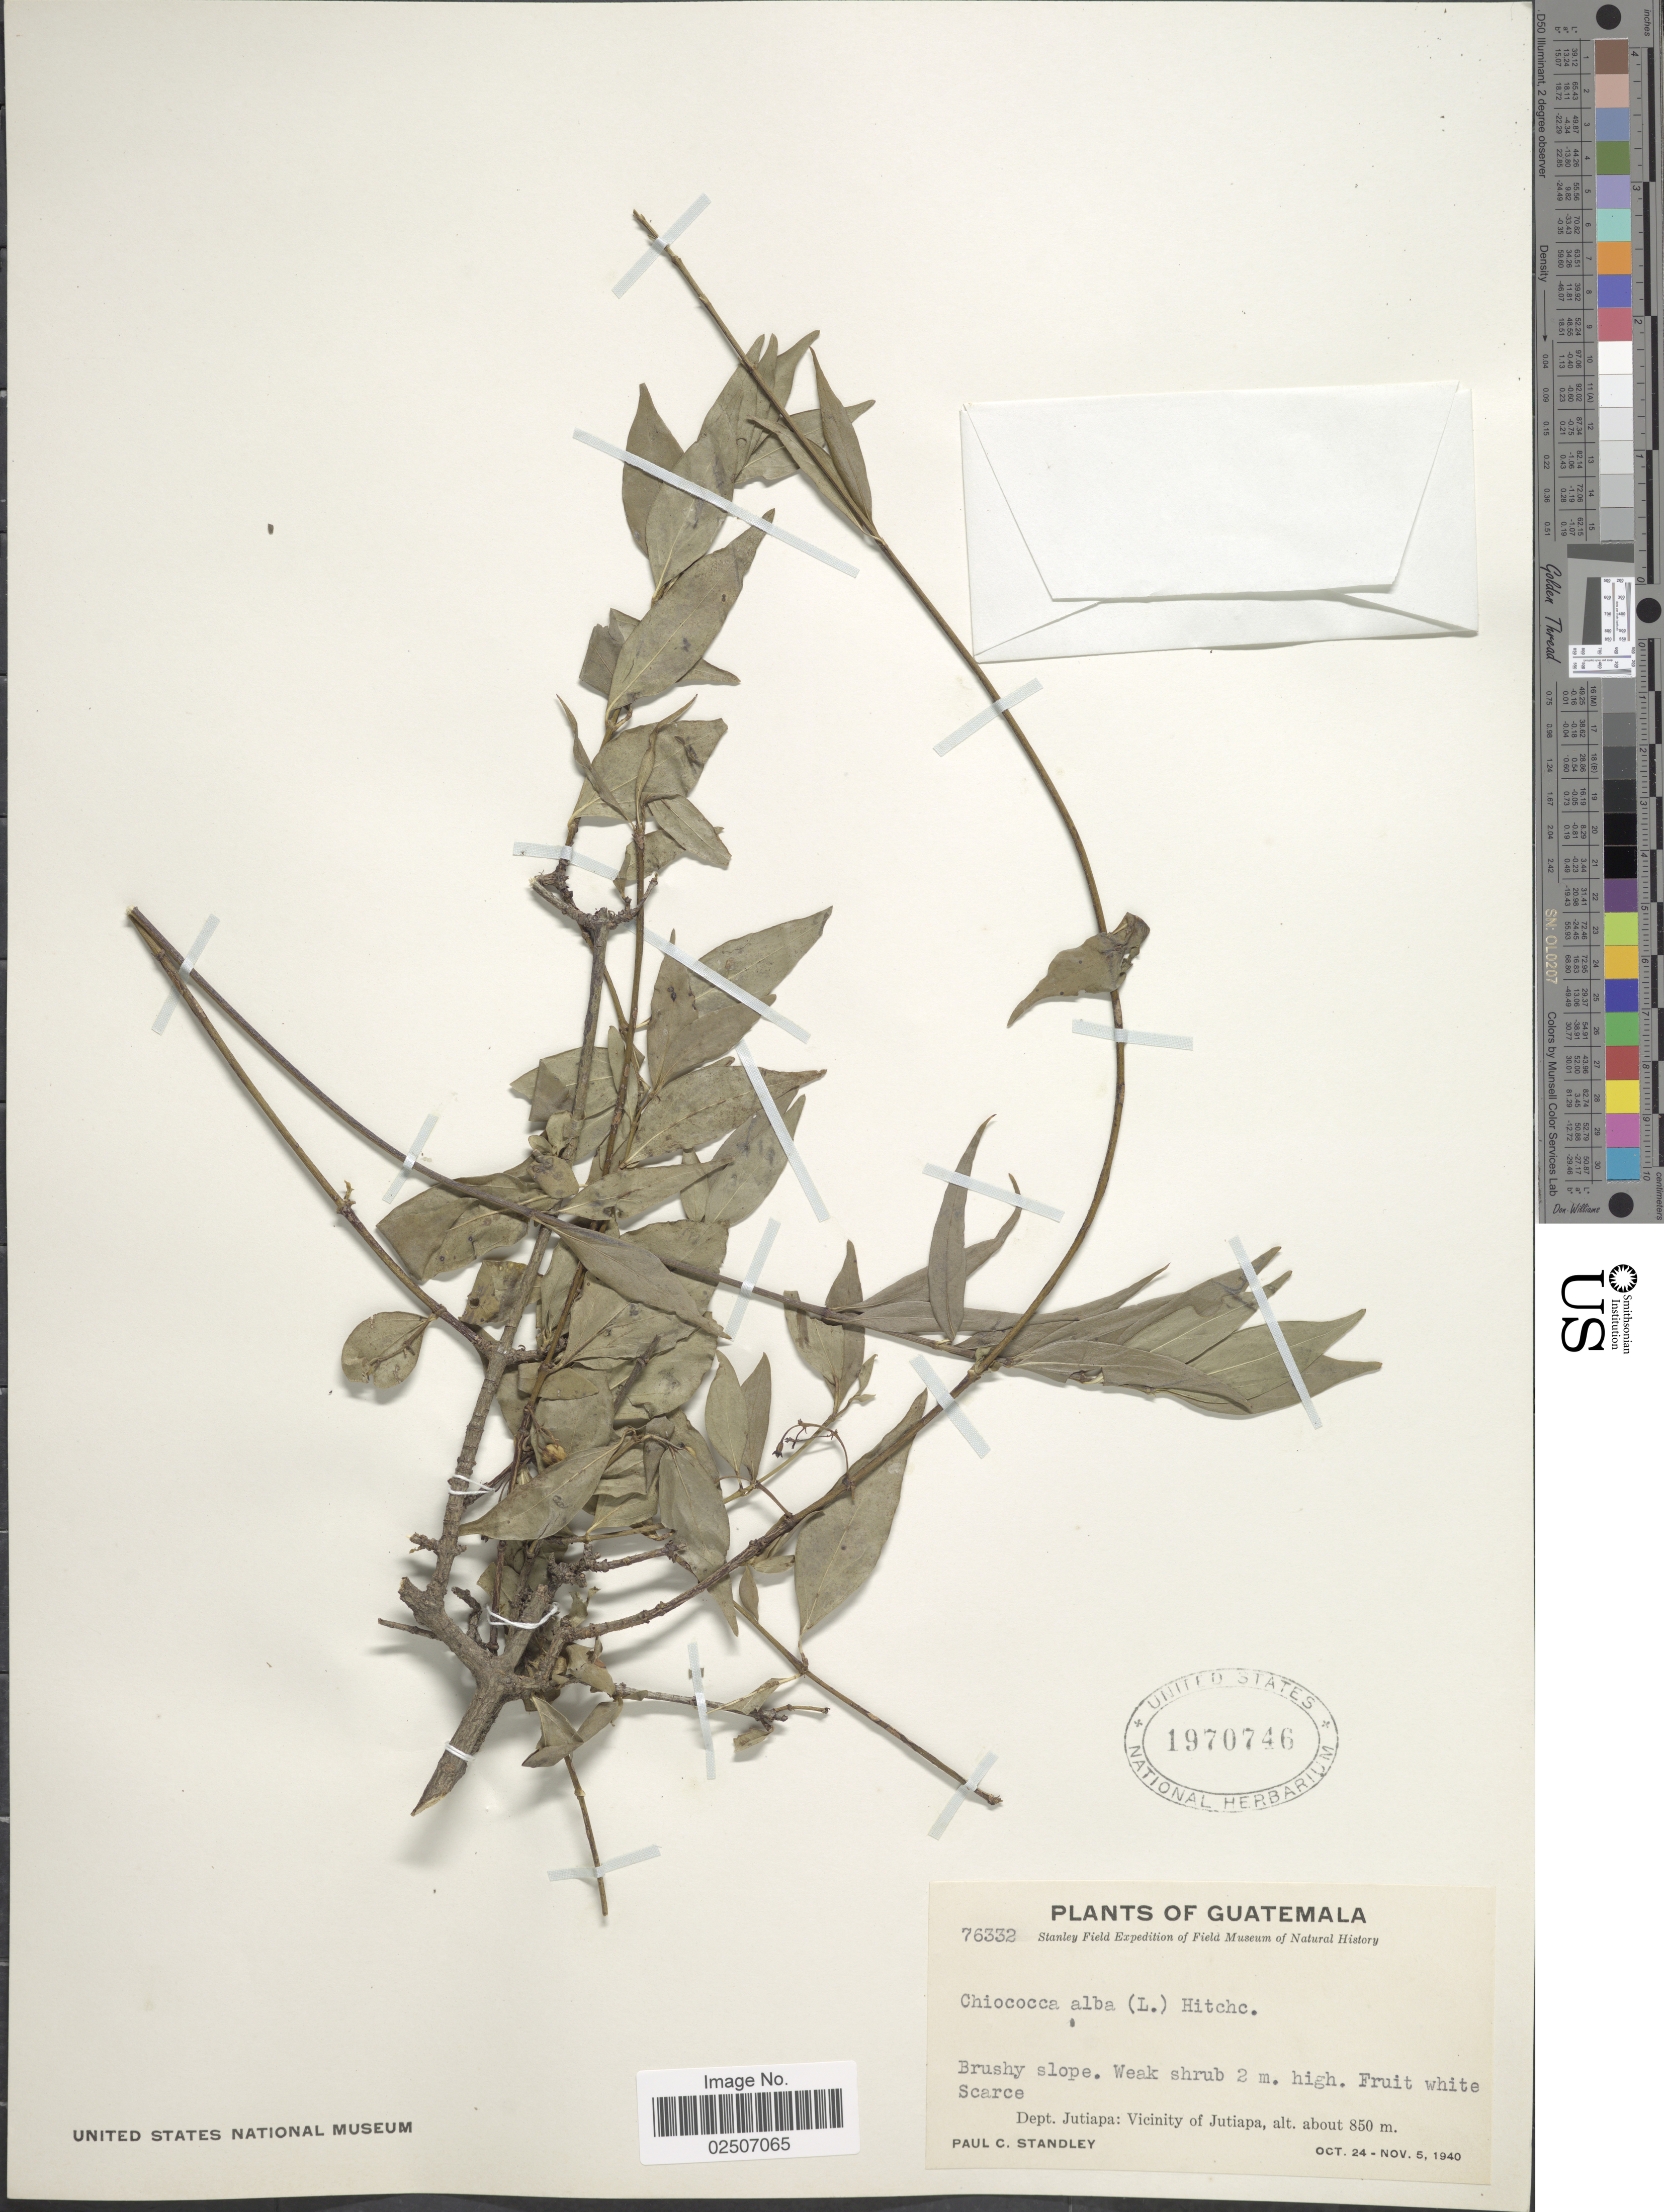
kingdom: Plantae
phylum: Tracheophyta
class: Magnoliopsida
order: Gentianales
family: Rubiaceae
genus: Chiococca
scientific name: Chiococca alba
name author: (L.) Hitchc.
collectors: P. C. Standley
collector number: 76332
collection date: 1940-10-24/1940-11-05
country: Guatemala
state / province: Jutiapa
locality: Dept. Jutiapa: Vicinity of Jutiapa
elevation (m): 850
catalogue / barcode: US 1970746